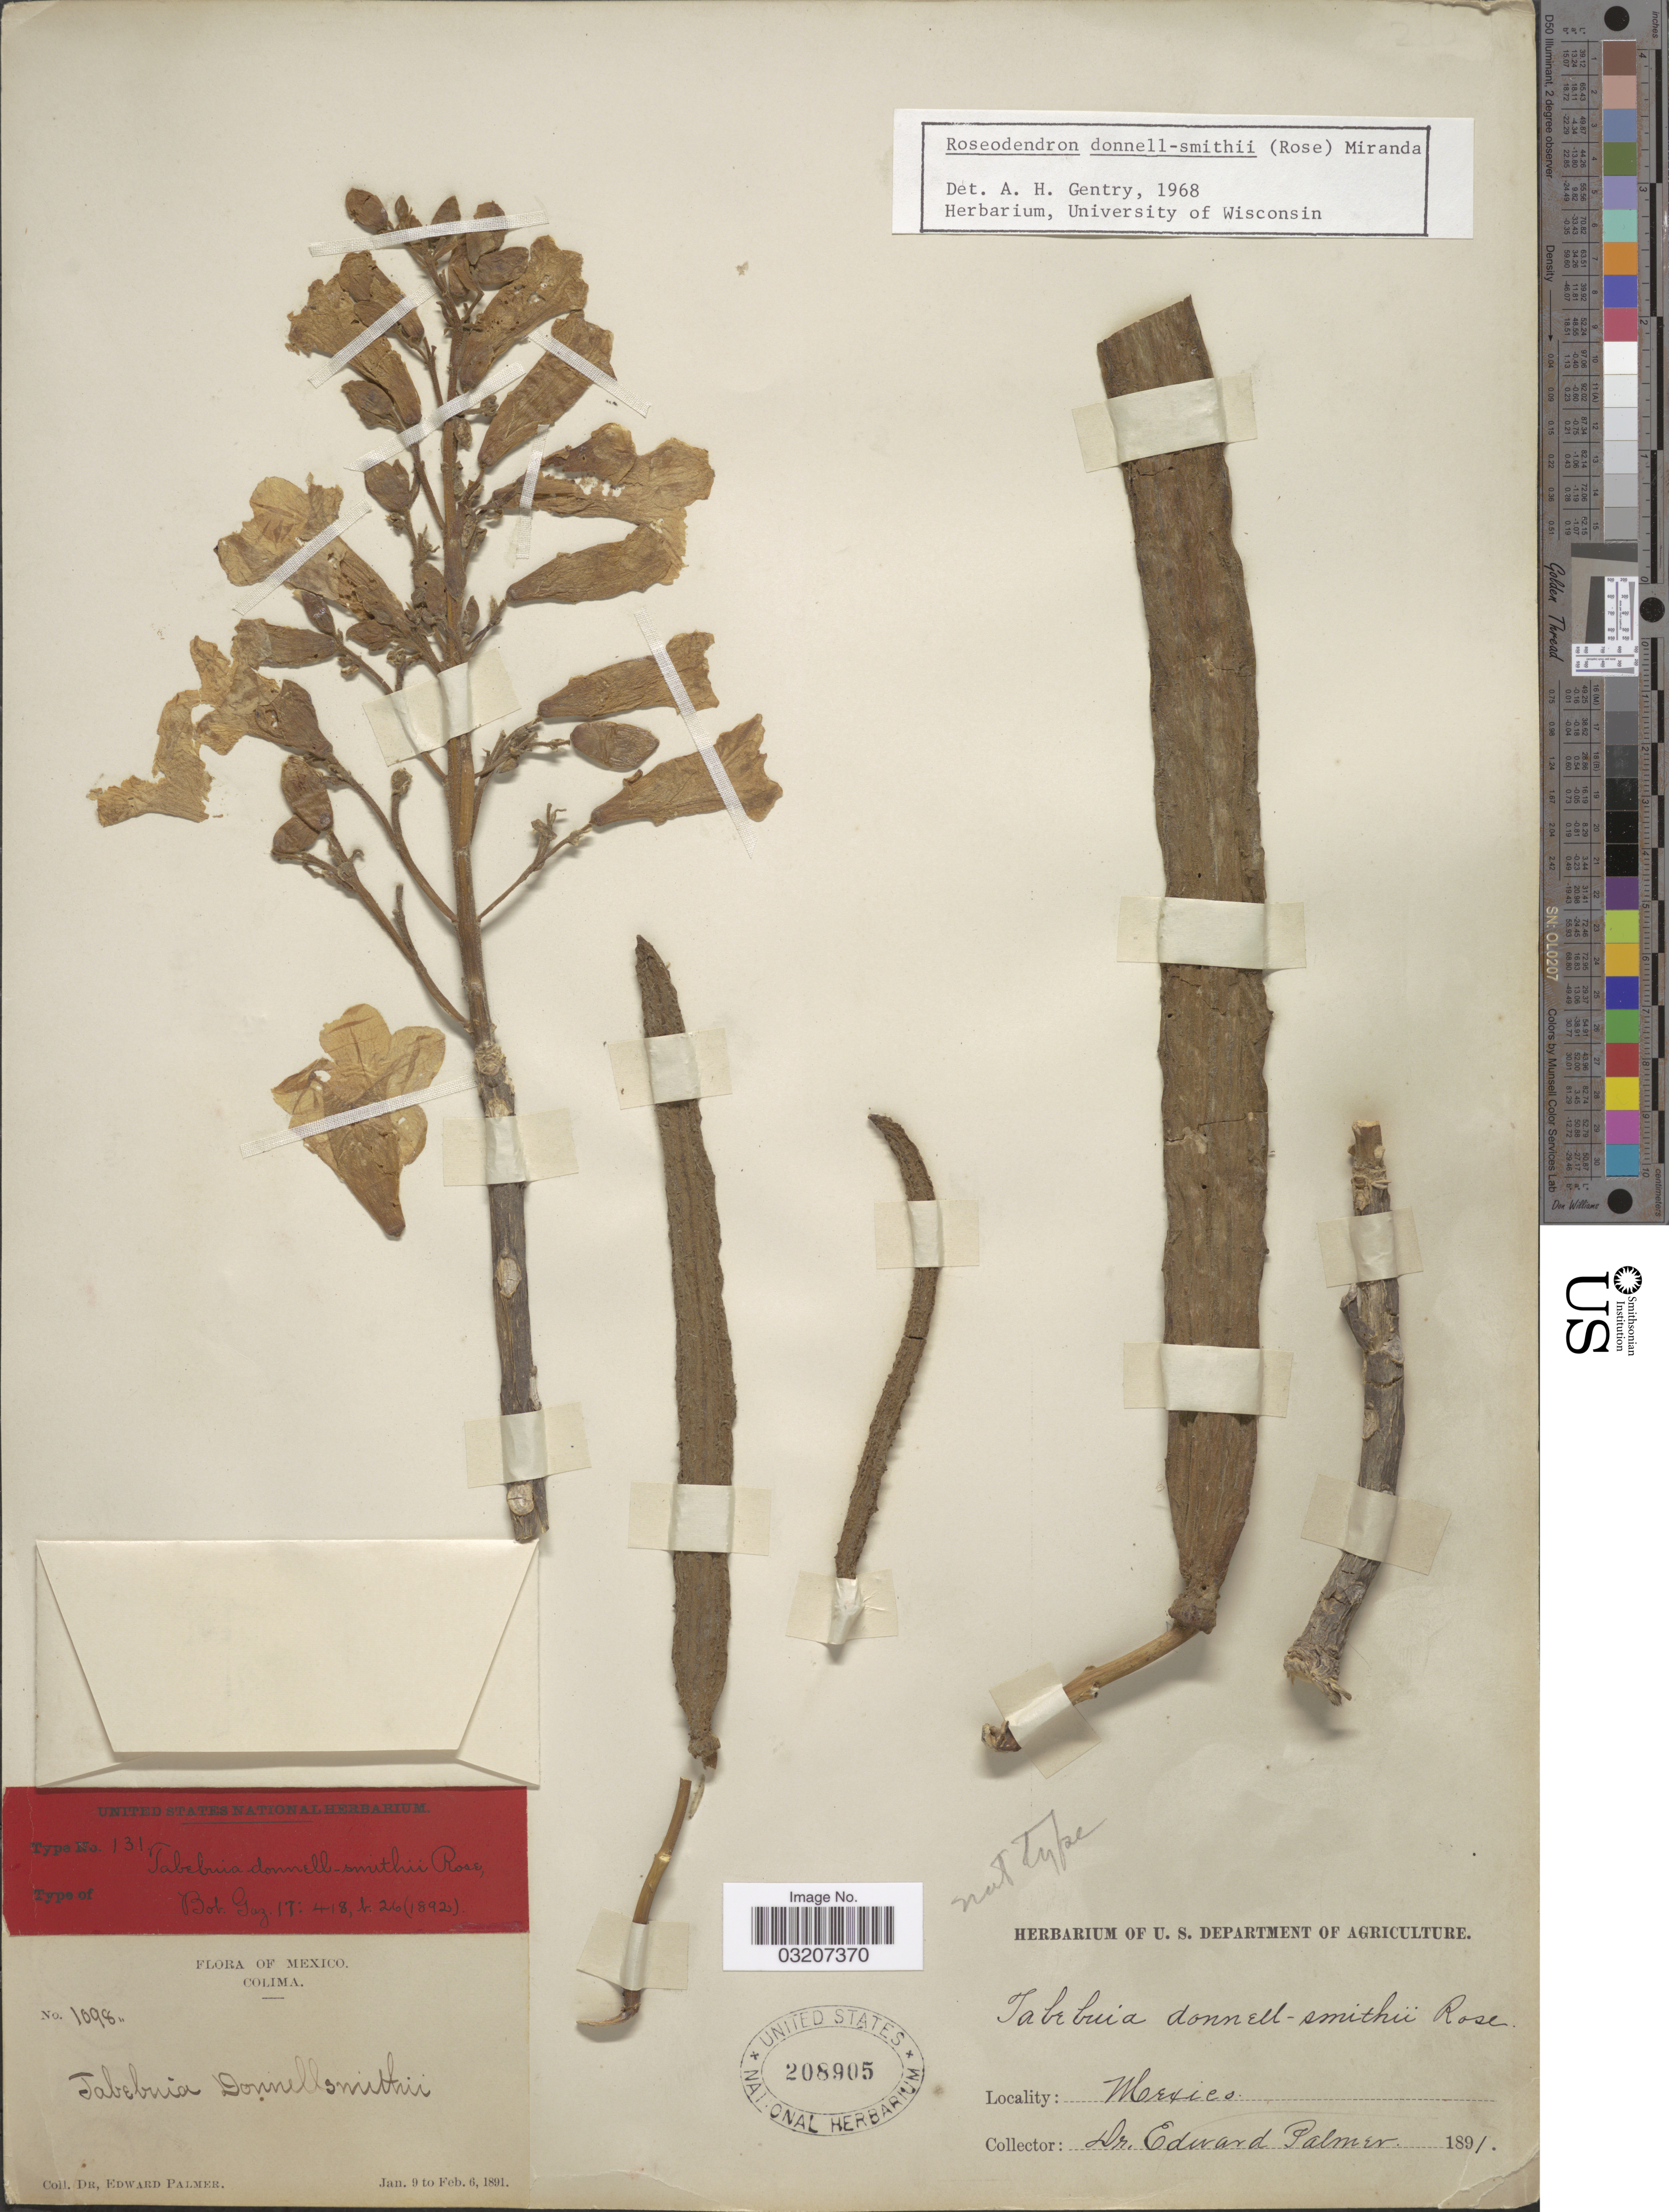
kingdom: Plantae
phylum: Tracheophyta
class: Magnoliopsida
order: Lamiales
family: Bignoniaceae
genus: Roseodendron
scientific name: Roseodendron donnell-smithii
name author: (Rose) Miranda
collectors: E. Palmer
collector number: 1098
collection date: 1891-01-09/1891-02-06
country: Mexico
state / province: Colima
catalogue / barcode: US 208905